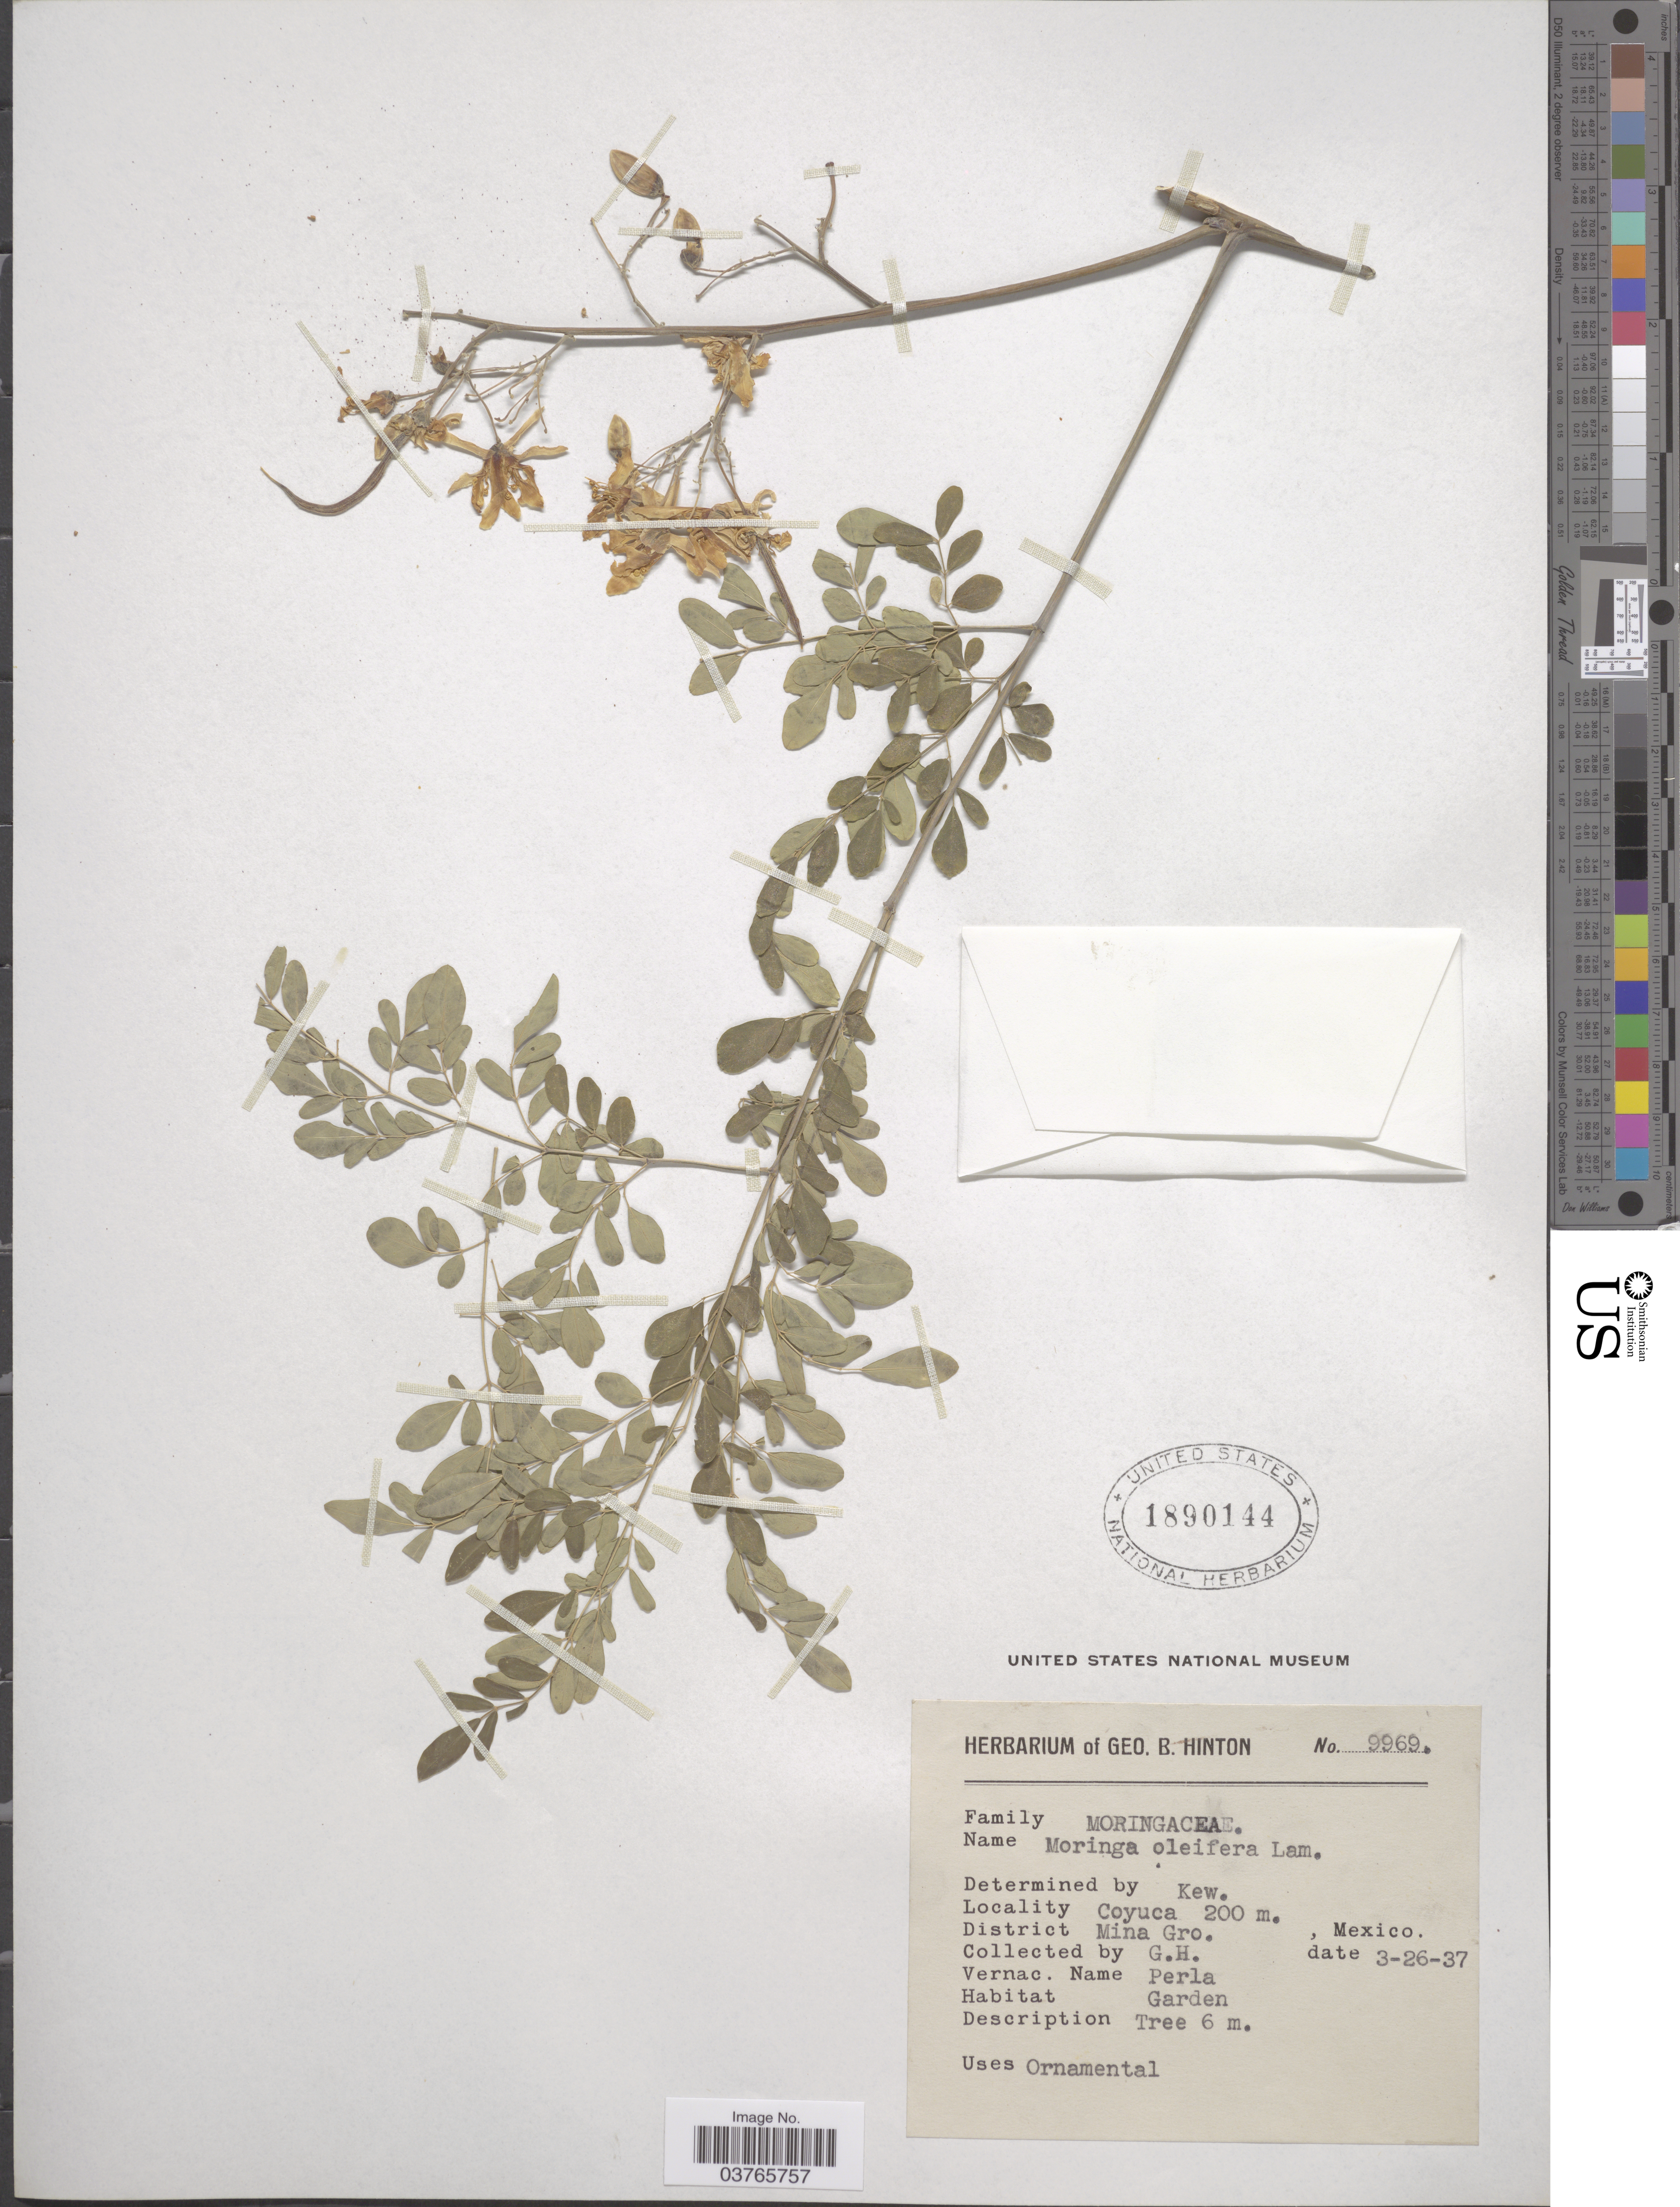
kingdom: Plantae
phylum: Tracheophyta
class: Magnoliopsida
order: Brassicales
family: Moringaceae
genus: Moringa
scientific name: Moringa oleifera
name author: Lam.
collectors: G. B. Hinton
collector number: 9969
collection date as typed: Transcribed d/m/y: 26/3/37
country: Mexico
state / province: Guerrero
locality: Coyuca. District Mina. Garden.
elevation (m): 200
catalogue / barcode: US 1890144